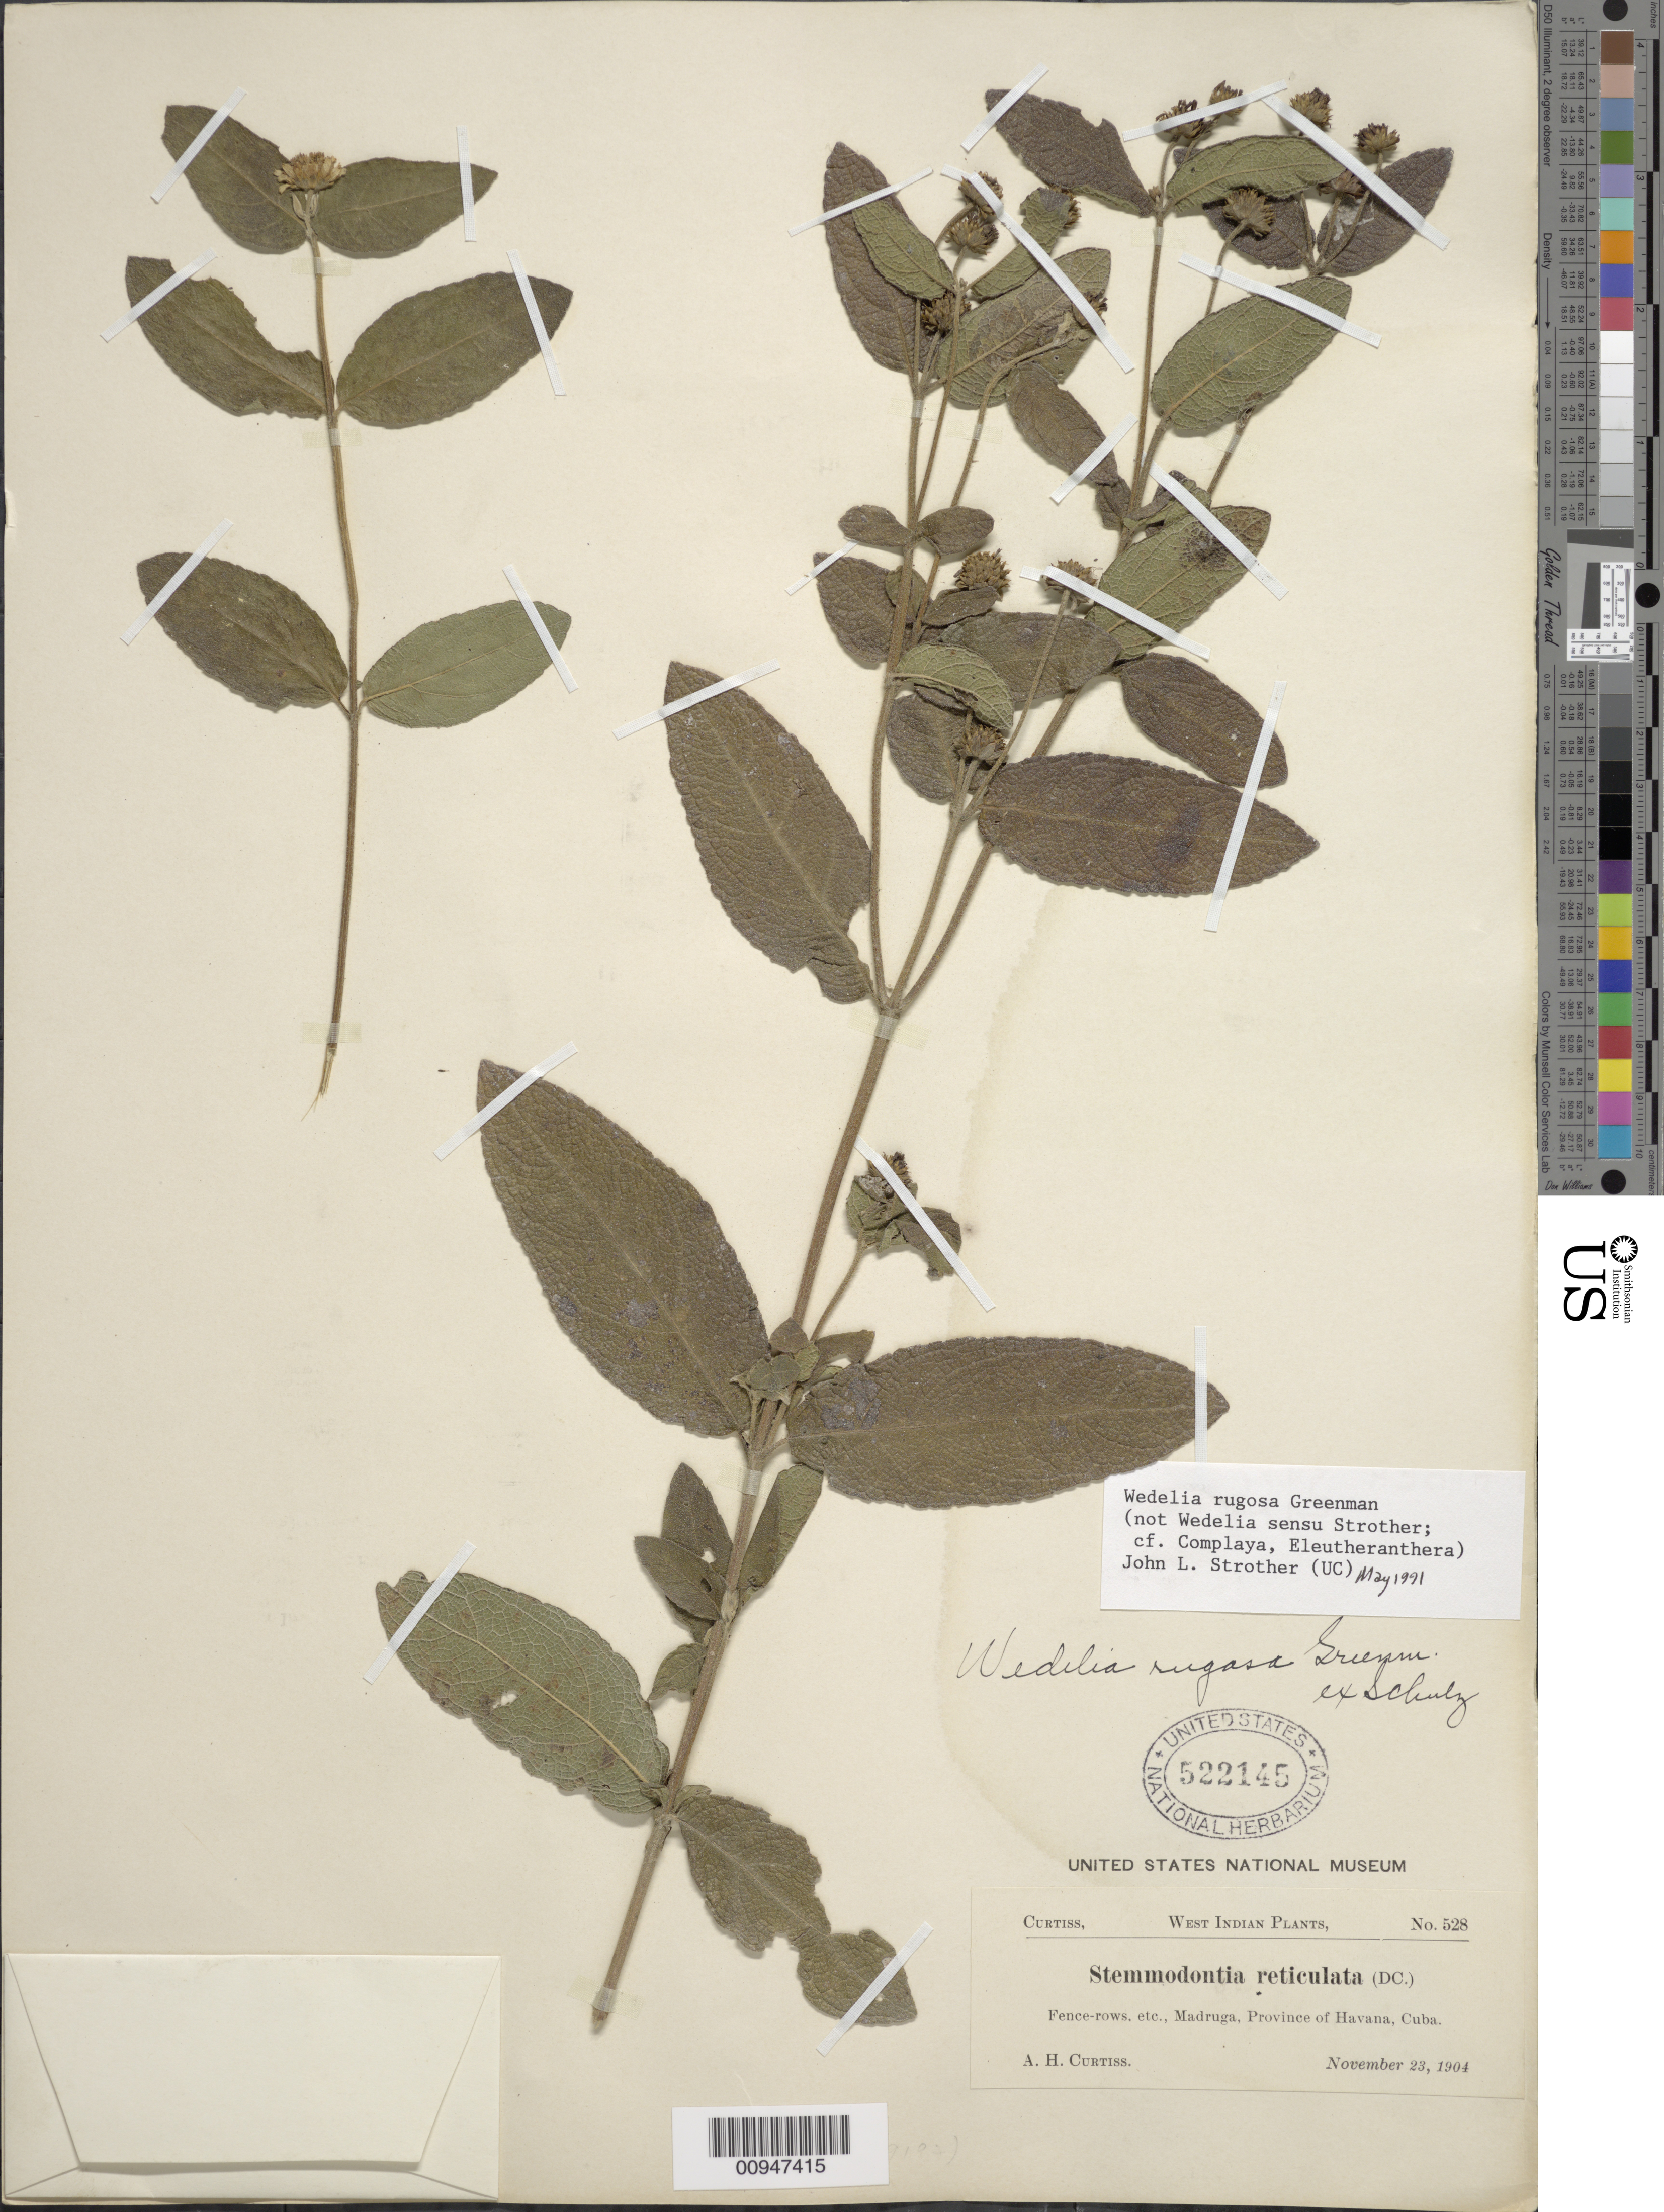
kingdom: Plantae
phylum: Tracheophyta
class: Magnoliopsida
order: Asterales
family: Asteraceae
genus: Wedelia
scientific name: Wedelia rugosa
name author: Greenm.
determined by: Strother, J. L.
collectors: A. H. Curtiss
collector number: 528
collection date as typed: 23 Nov 1904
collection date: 1904-11-23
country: Cuba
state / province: La Habana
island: Cuba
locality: Madruga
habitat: Fence rows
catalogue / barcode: US 522145